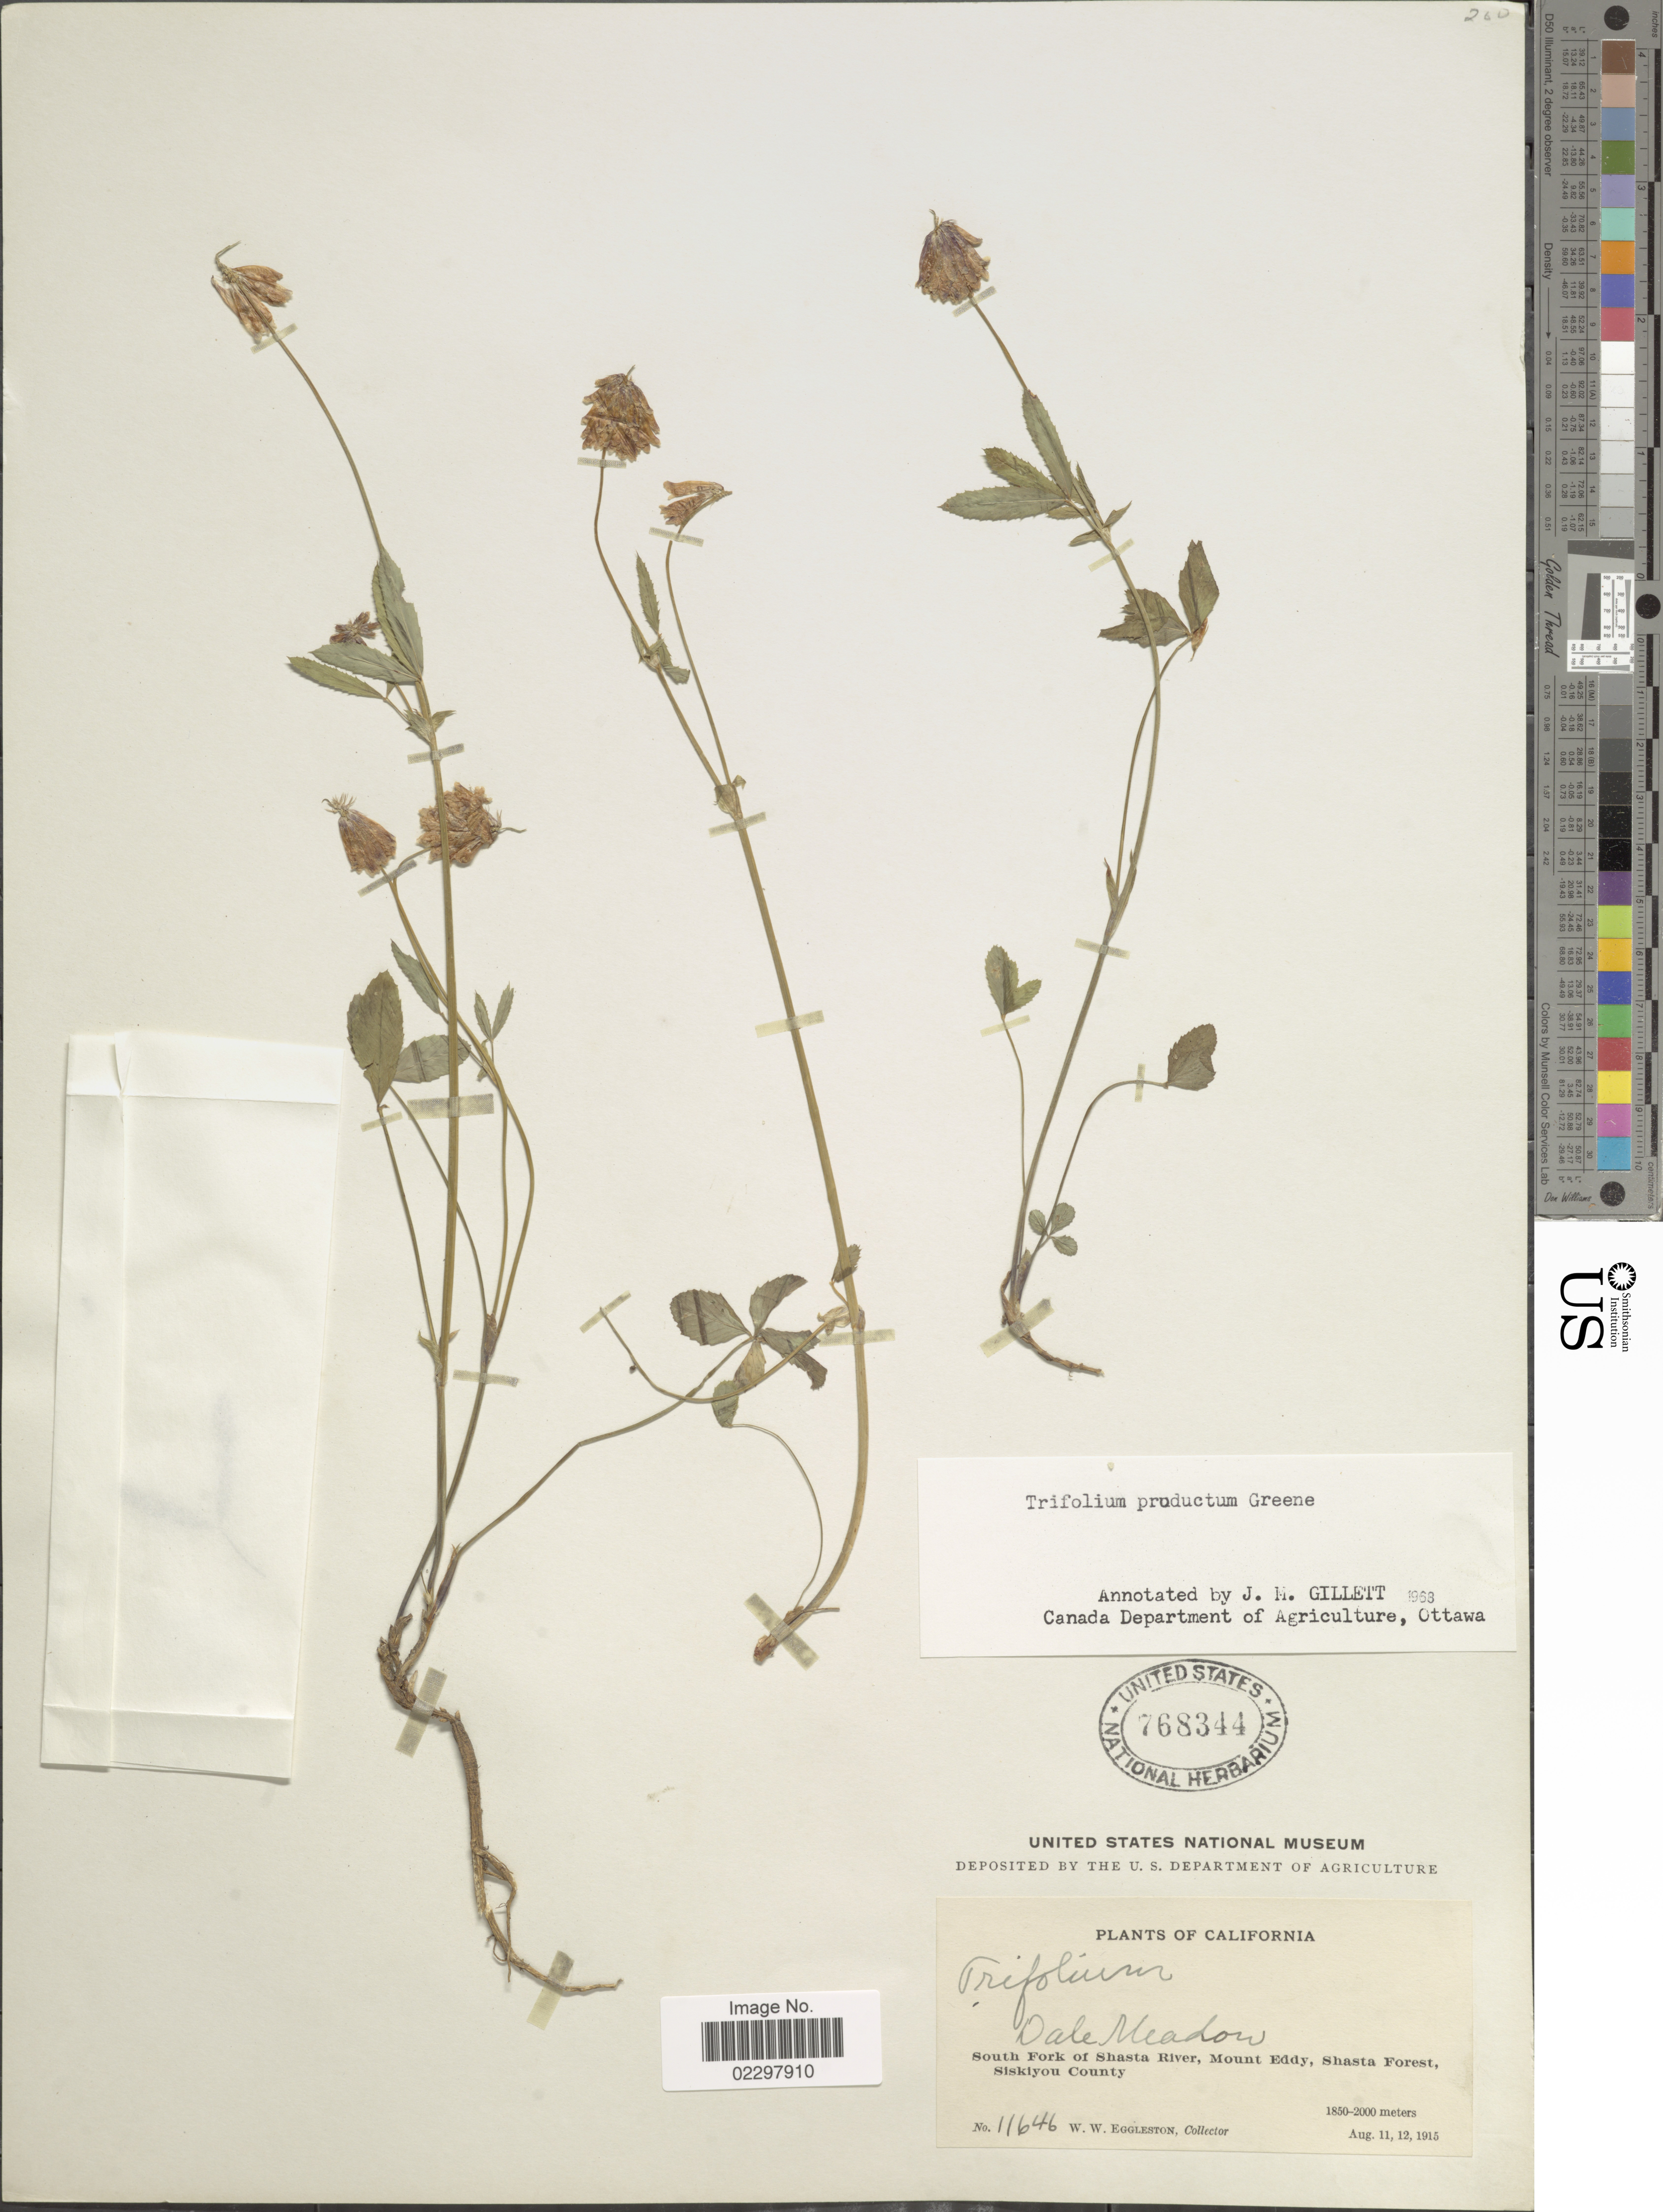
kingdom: Plantae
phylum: Tracheophyta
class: Magnoliopsida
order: Fabales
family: Fabaceae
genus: Trifolium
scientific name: Trifolium productum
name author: Greene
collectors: W. W. Eggleston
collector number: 11646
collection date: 1915-08-11/1915-08-12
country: United States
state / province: California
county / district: Siskiyou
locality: South Fork of Shasta River, Mount Eddy, Shasta Forest, Siskiyou County.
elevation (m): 1850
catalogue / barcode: US 768344